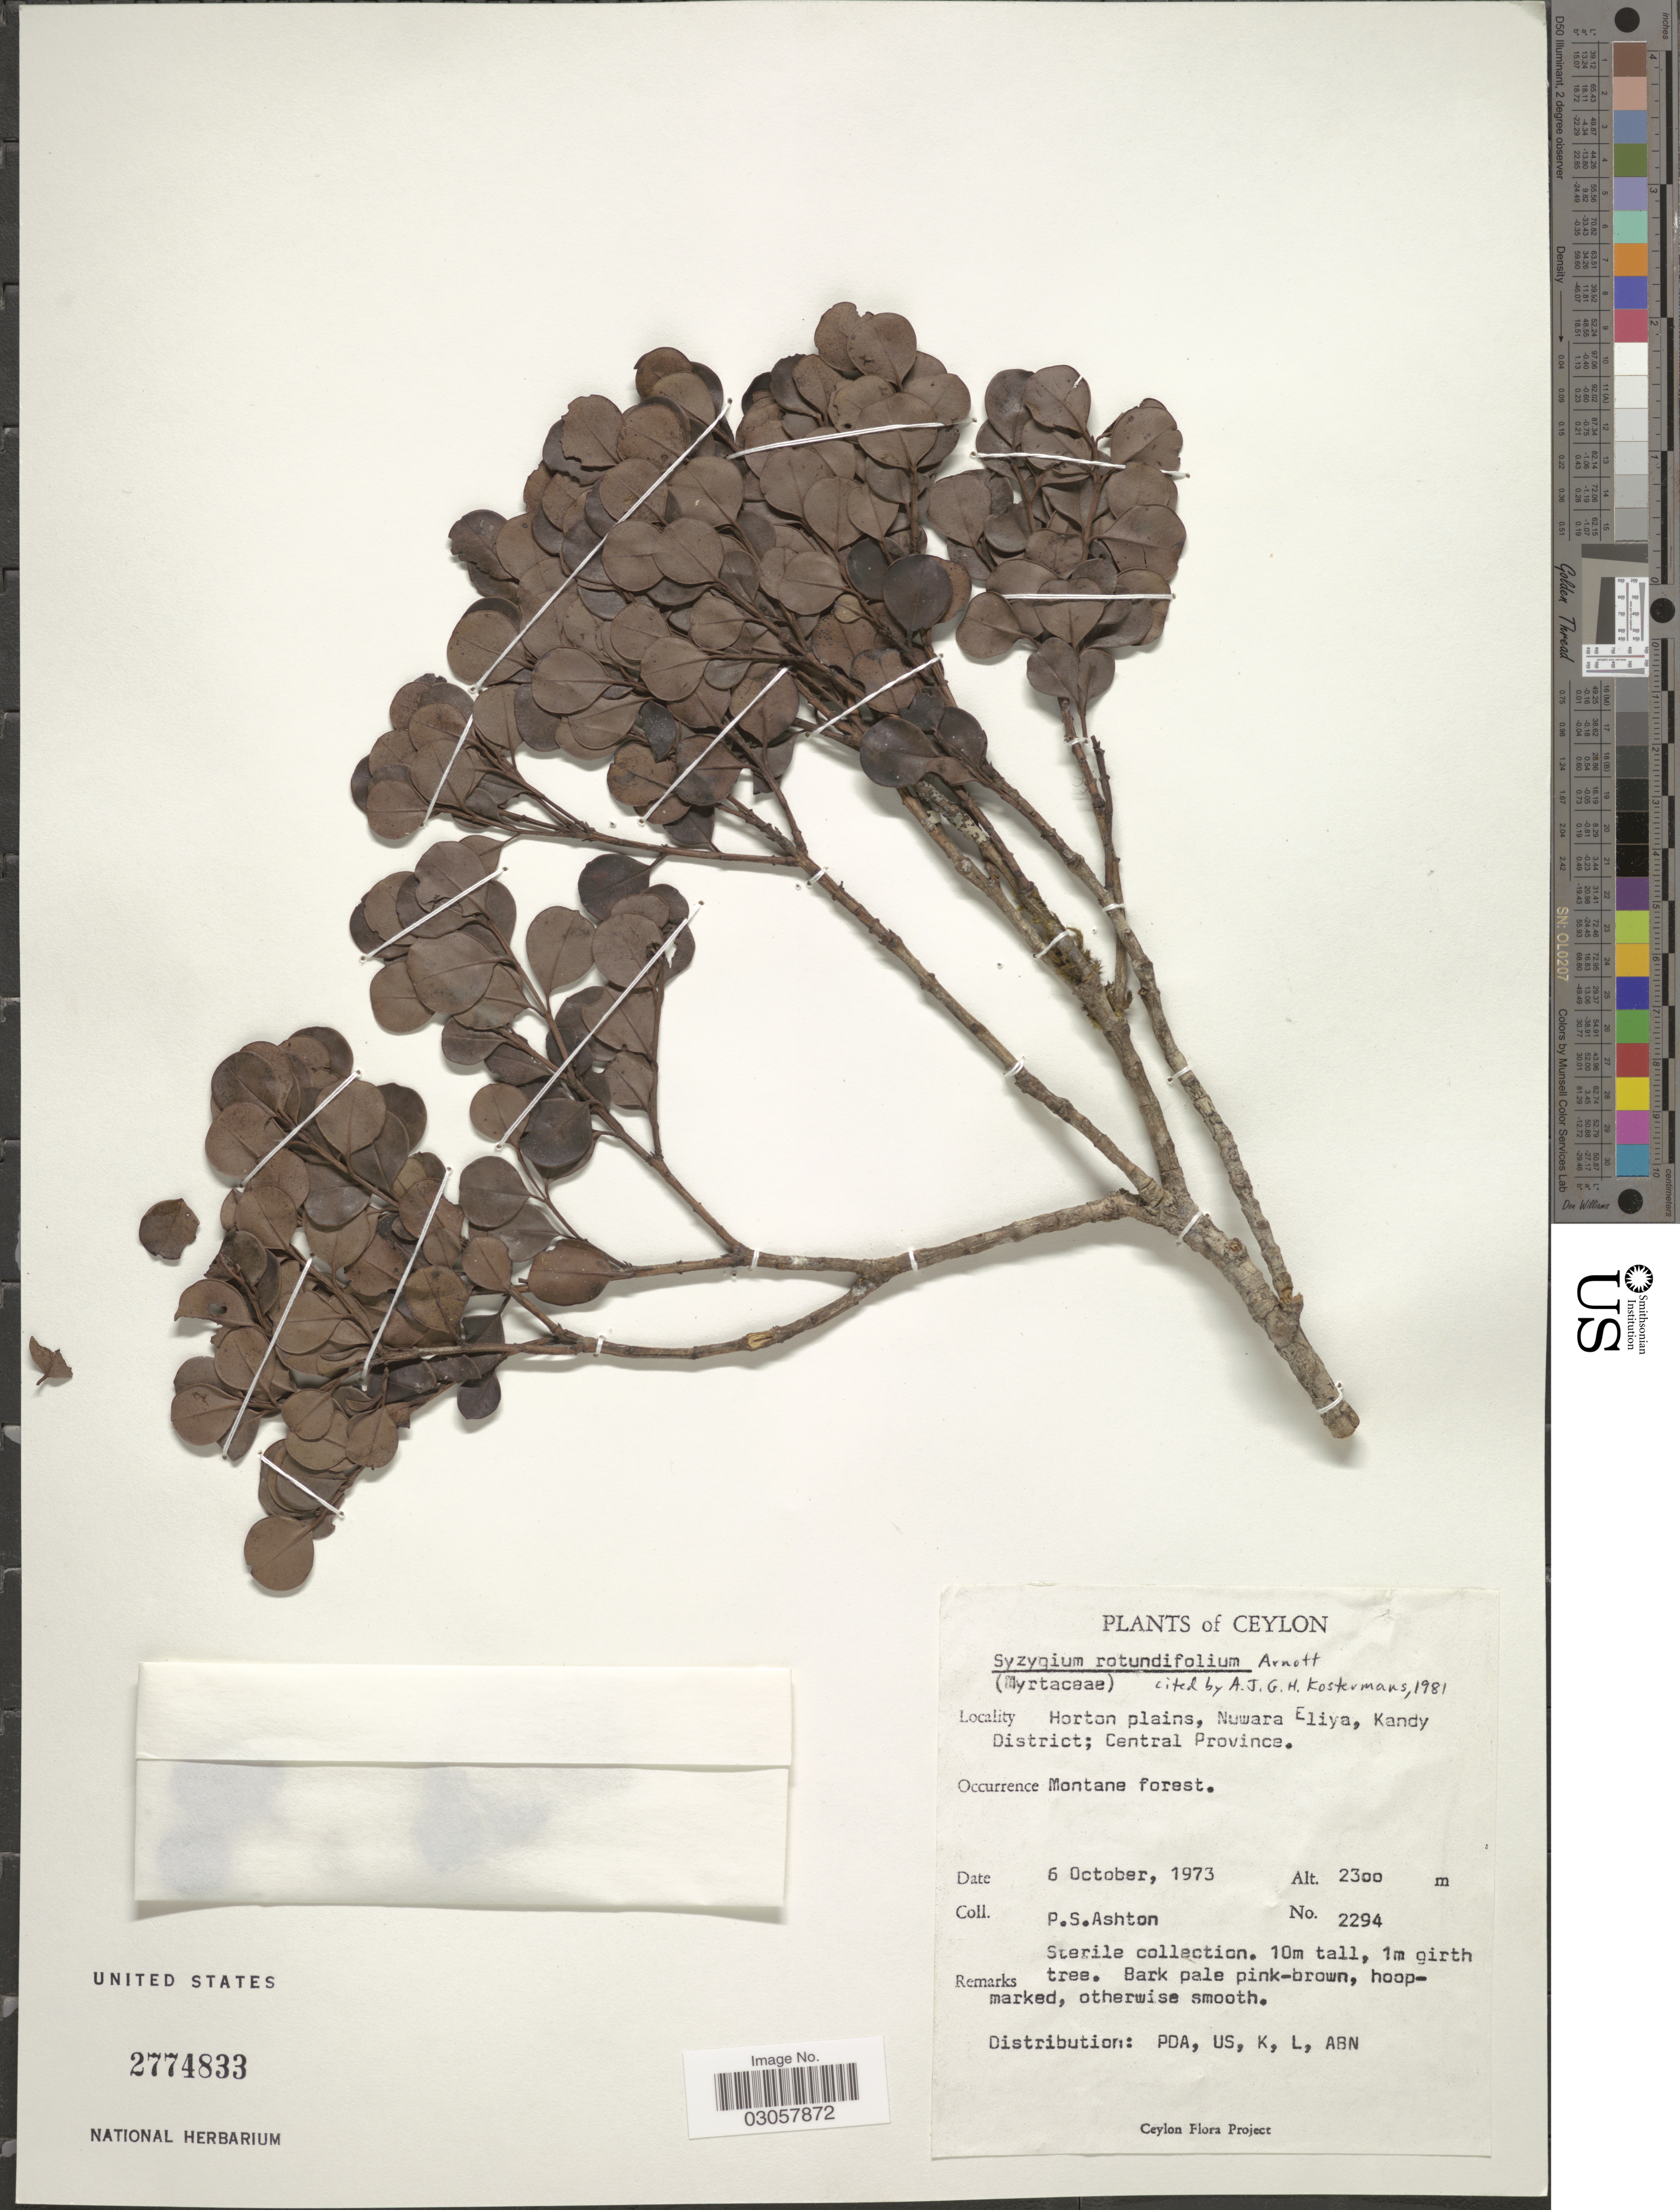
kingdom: Plantae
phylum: Tracheophyta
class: Magnoliopsida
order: Myrtales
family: Myrtaceae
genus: Syzygium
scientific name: Syzygium rotundifolium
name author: Arn.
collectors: P. S. Ashton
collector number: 2294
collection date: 1973-10-06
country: Sri Lanka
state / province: Central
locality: Ceylon. Horton plains, Nuwara Eliya; Kandy District.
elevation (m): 2300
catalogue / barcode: US 2774833